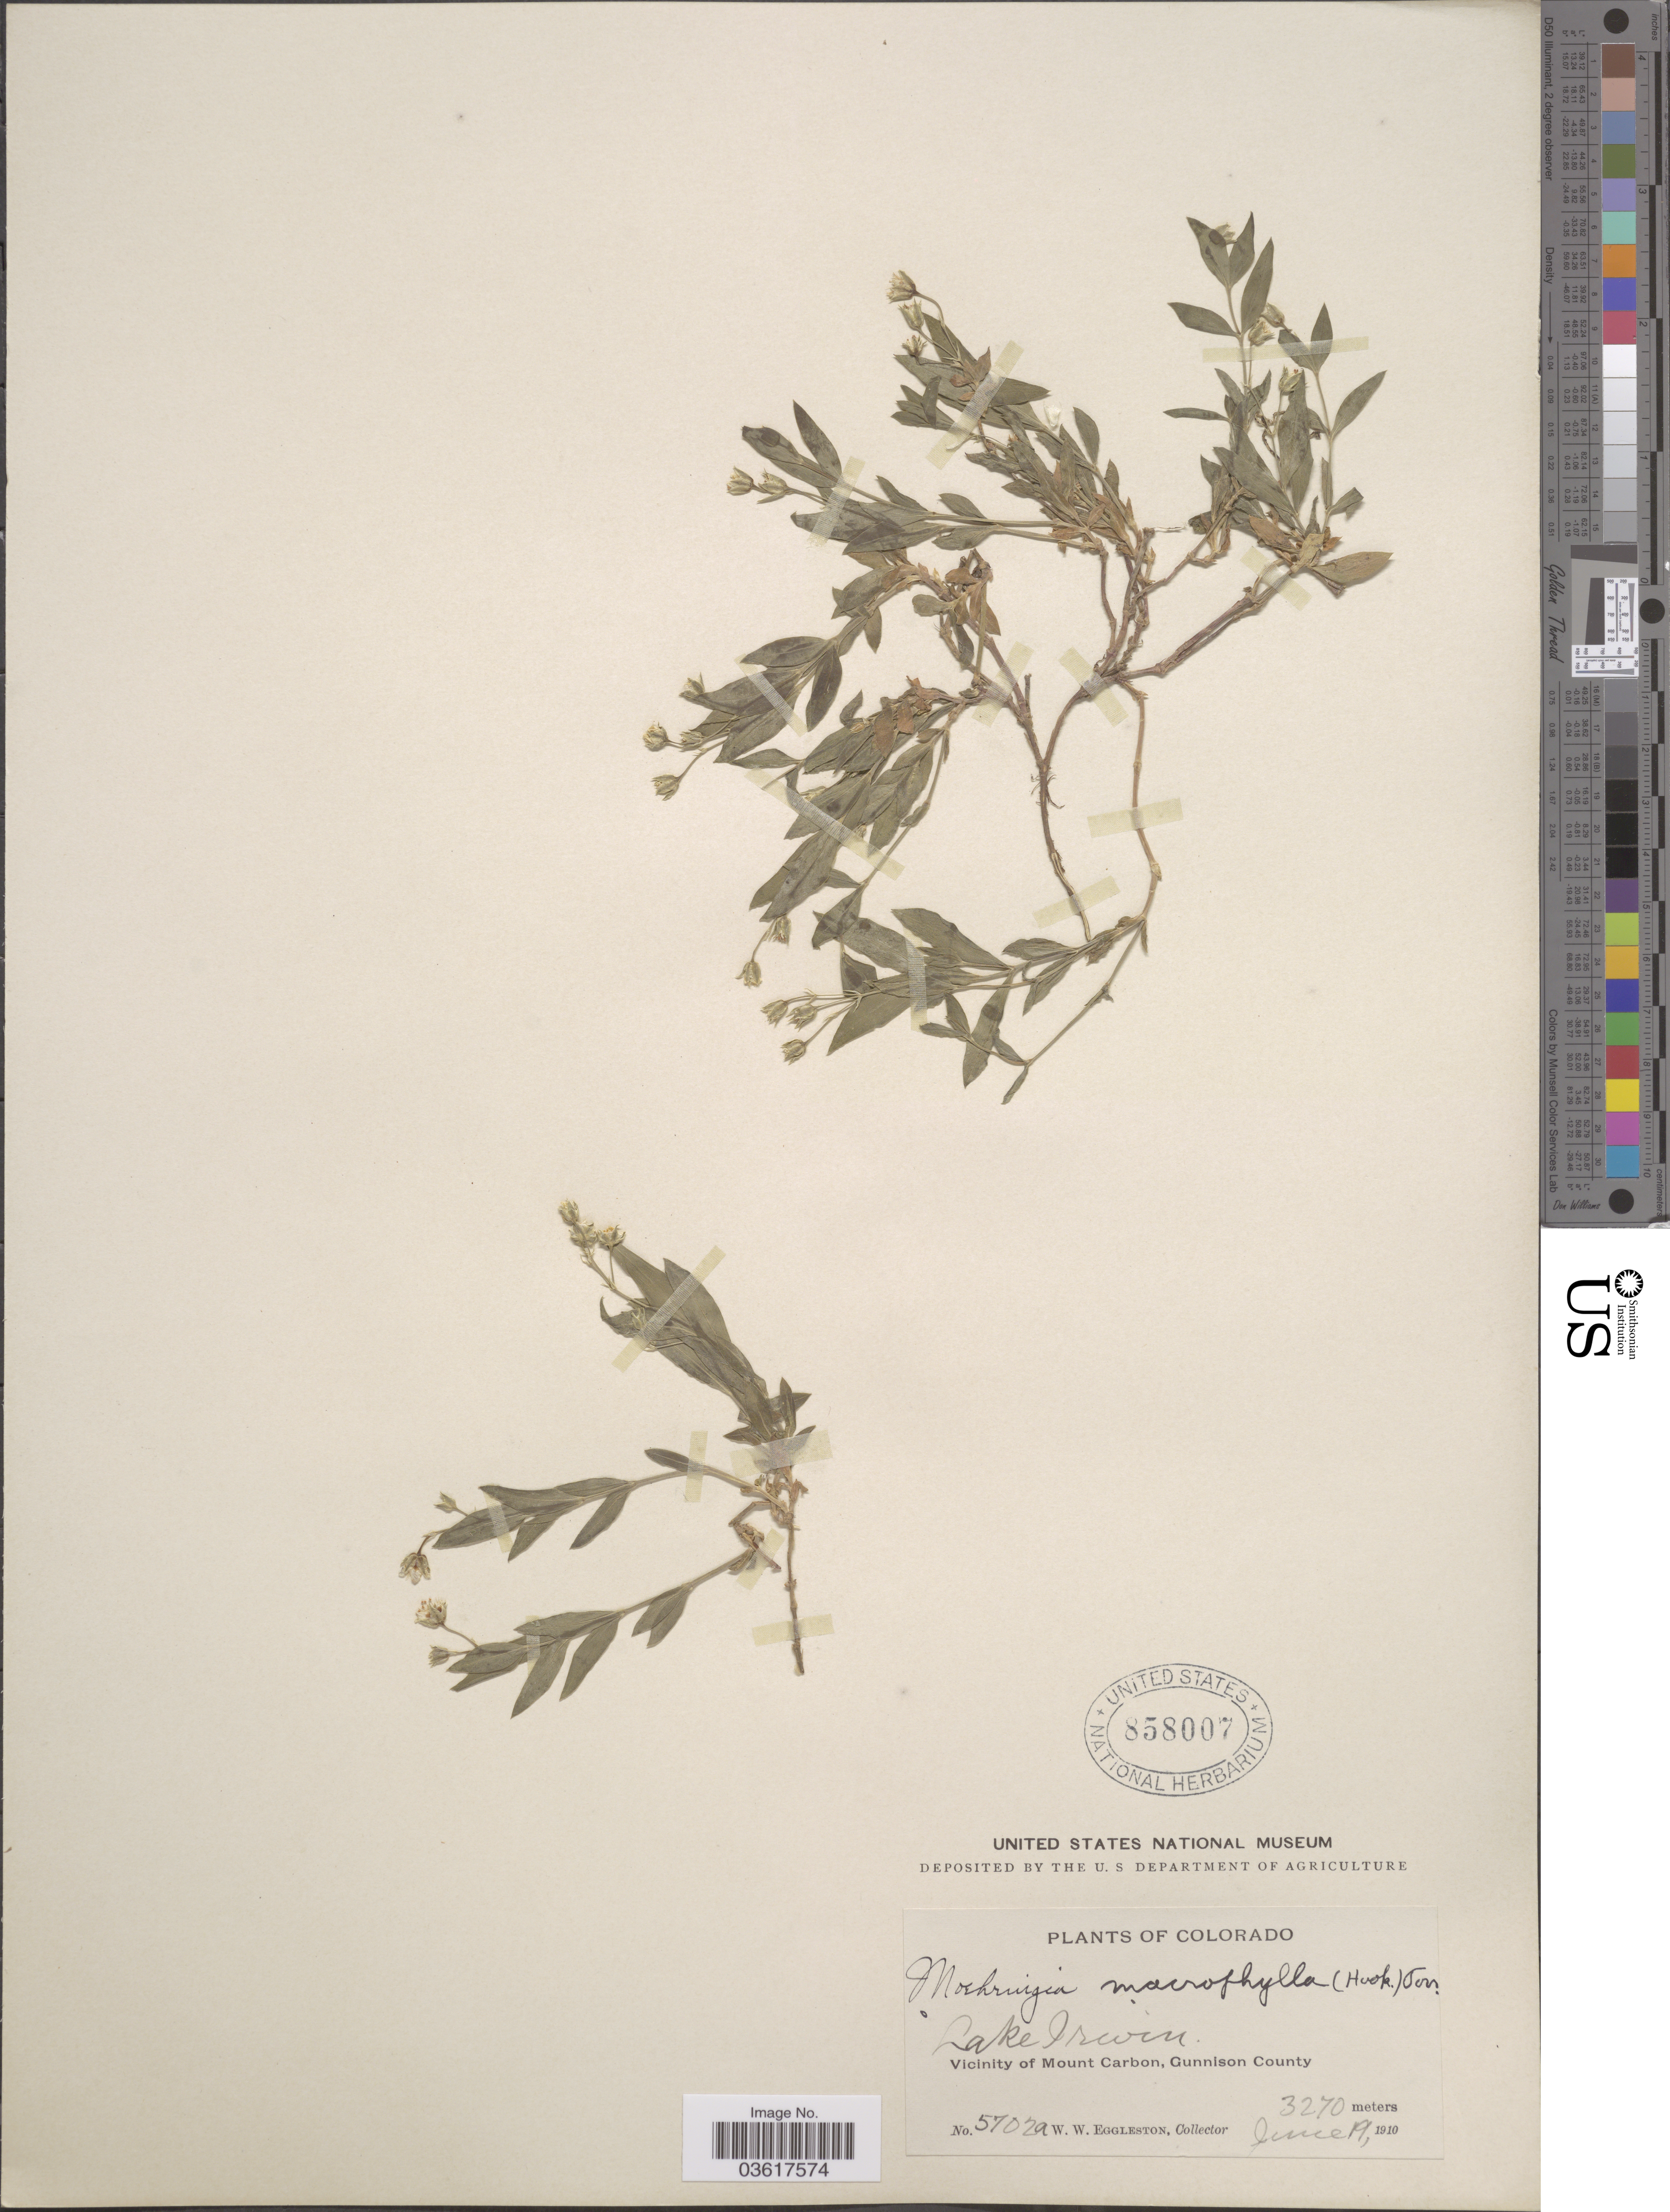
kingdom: Plantae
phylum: Tracheophyta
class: Magnoliopsida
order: Caryophyllales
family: Caryophyllaceae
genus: Moehringia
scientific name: Moehringia macrophylla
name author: (Hook.) Fenzl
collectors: W. W. Eggleston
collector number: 5702a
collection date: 1910-06-19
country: United States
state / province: Colorado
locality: Lake Irwin. Vicinity of Mount Carbon, Gunnison County.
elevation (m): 3270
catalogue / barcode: US 858007